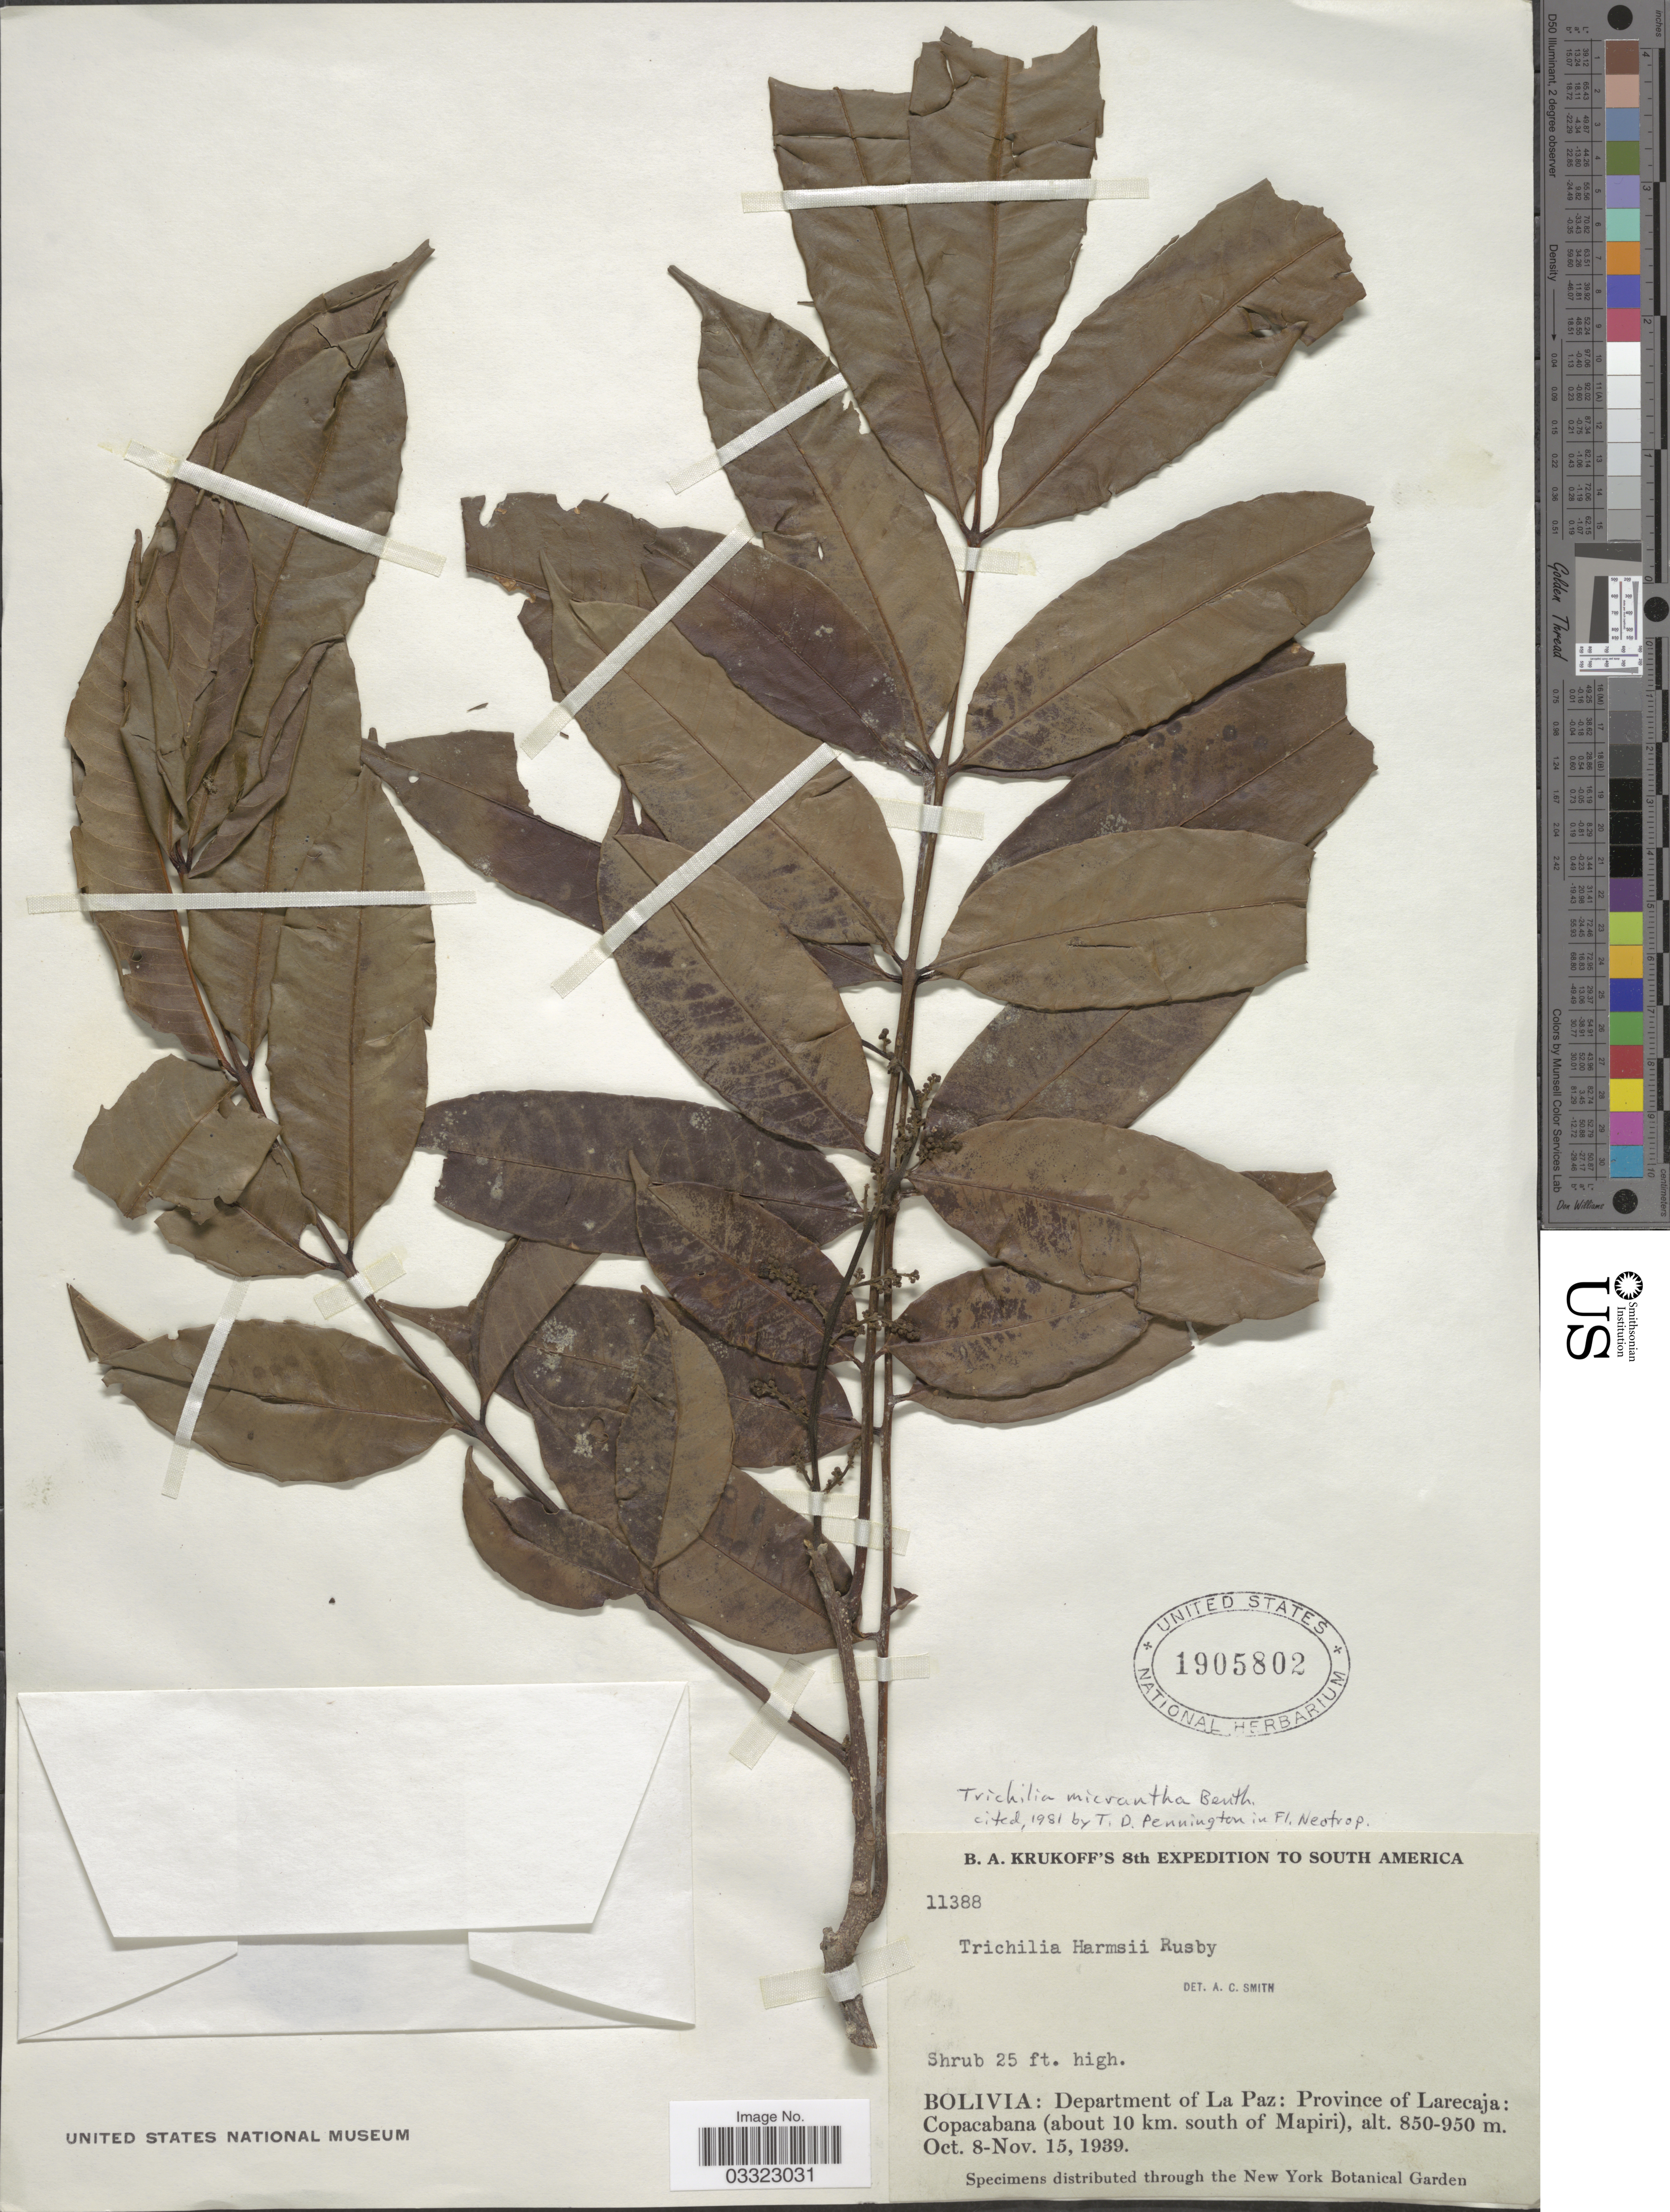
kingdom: Plantae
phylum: Tracheophyta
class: Magnoliopsida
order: Sapindales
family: Meliaceae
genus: Trichilia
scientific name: Trichilia micrantha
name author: Benth.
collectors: B. A. Krukoff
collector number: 11388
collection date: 1939-10-08/1939-11-15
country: Bolivia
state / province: La Paz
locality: Department of La Paz: Province of Larecaja: Copacabana (about 10 km. south of Mapiri).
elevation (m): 850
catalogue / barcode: US 1905802